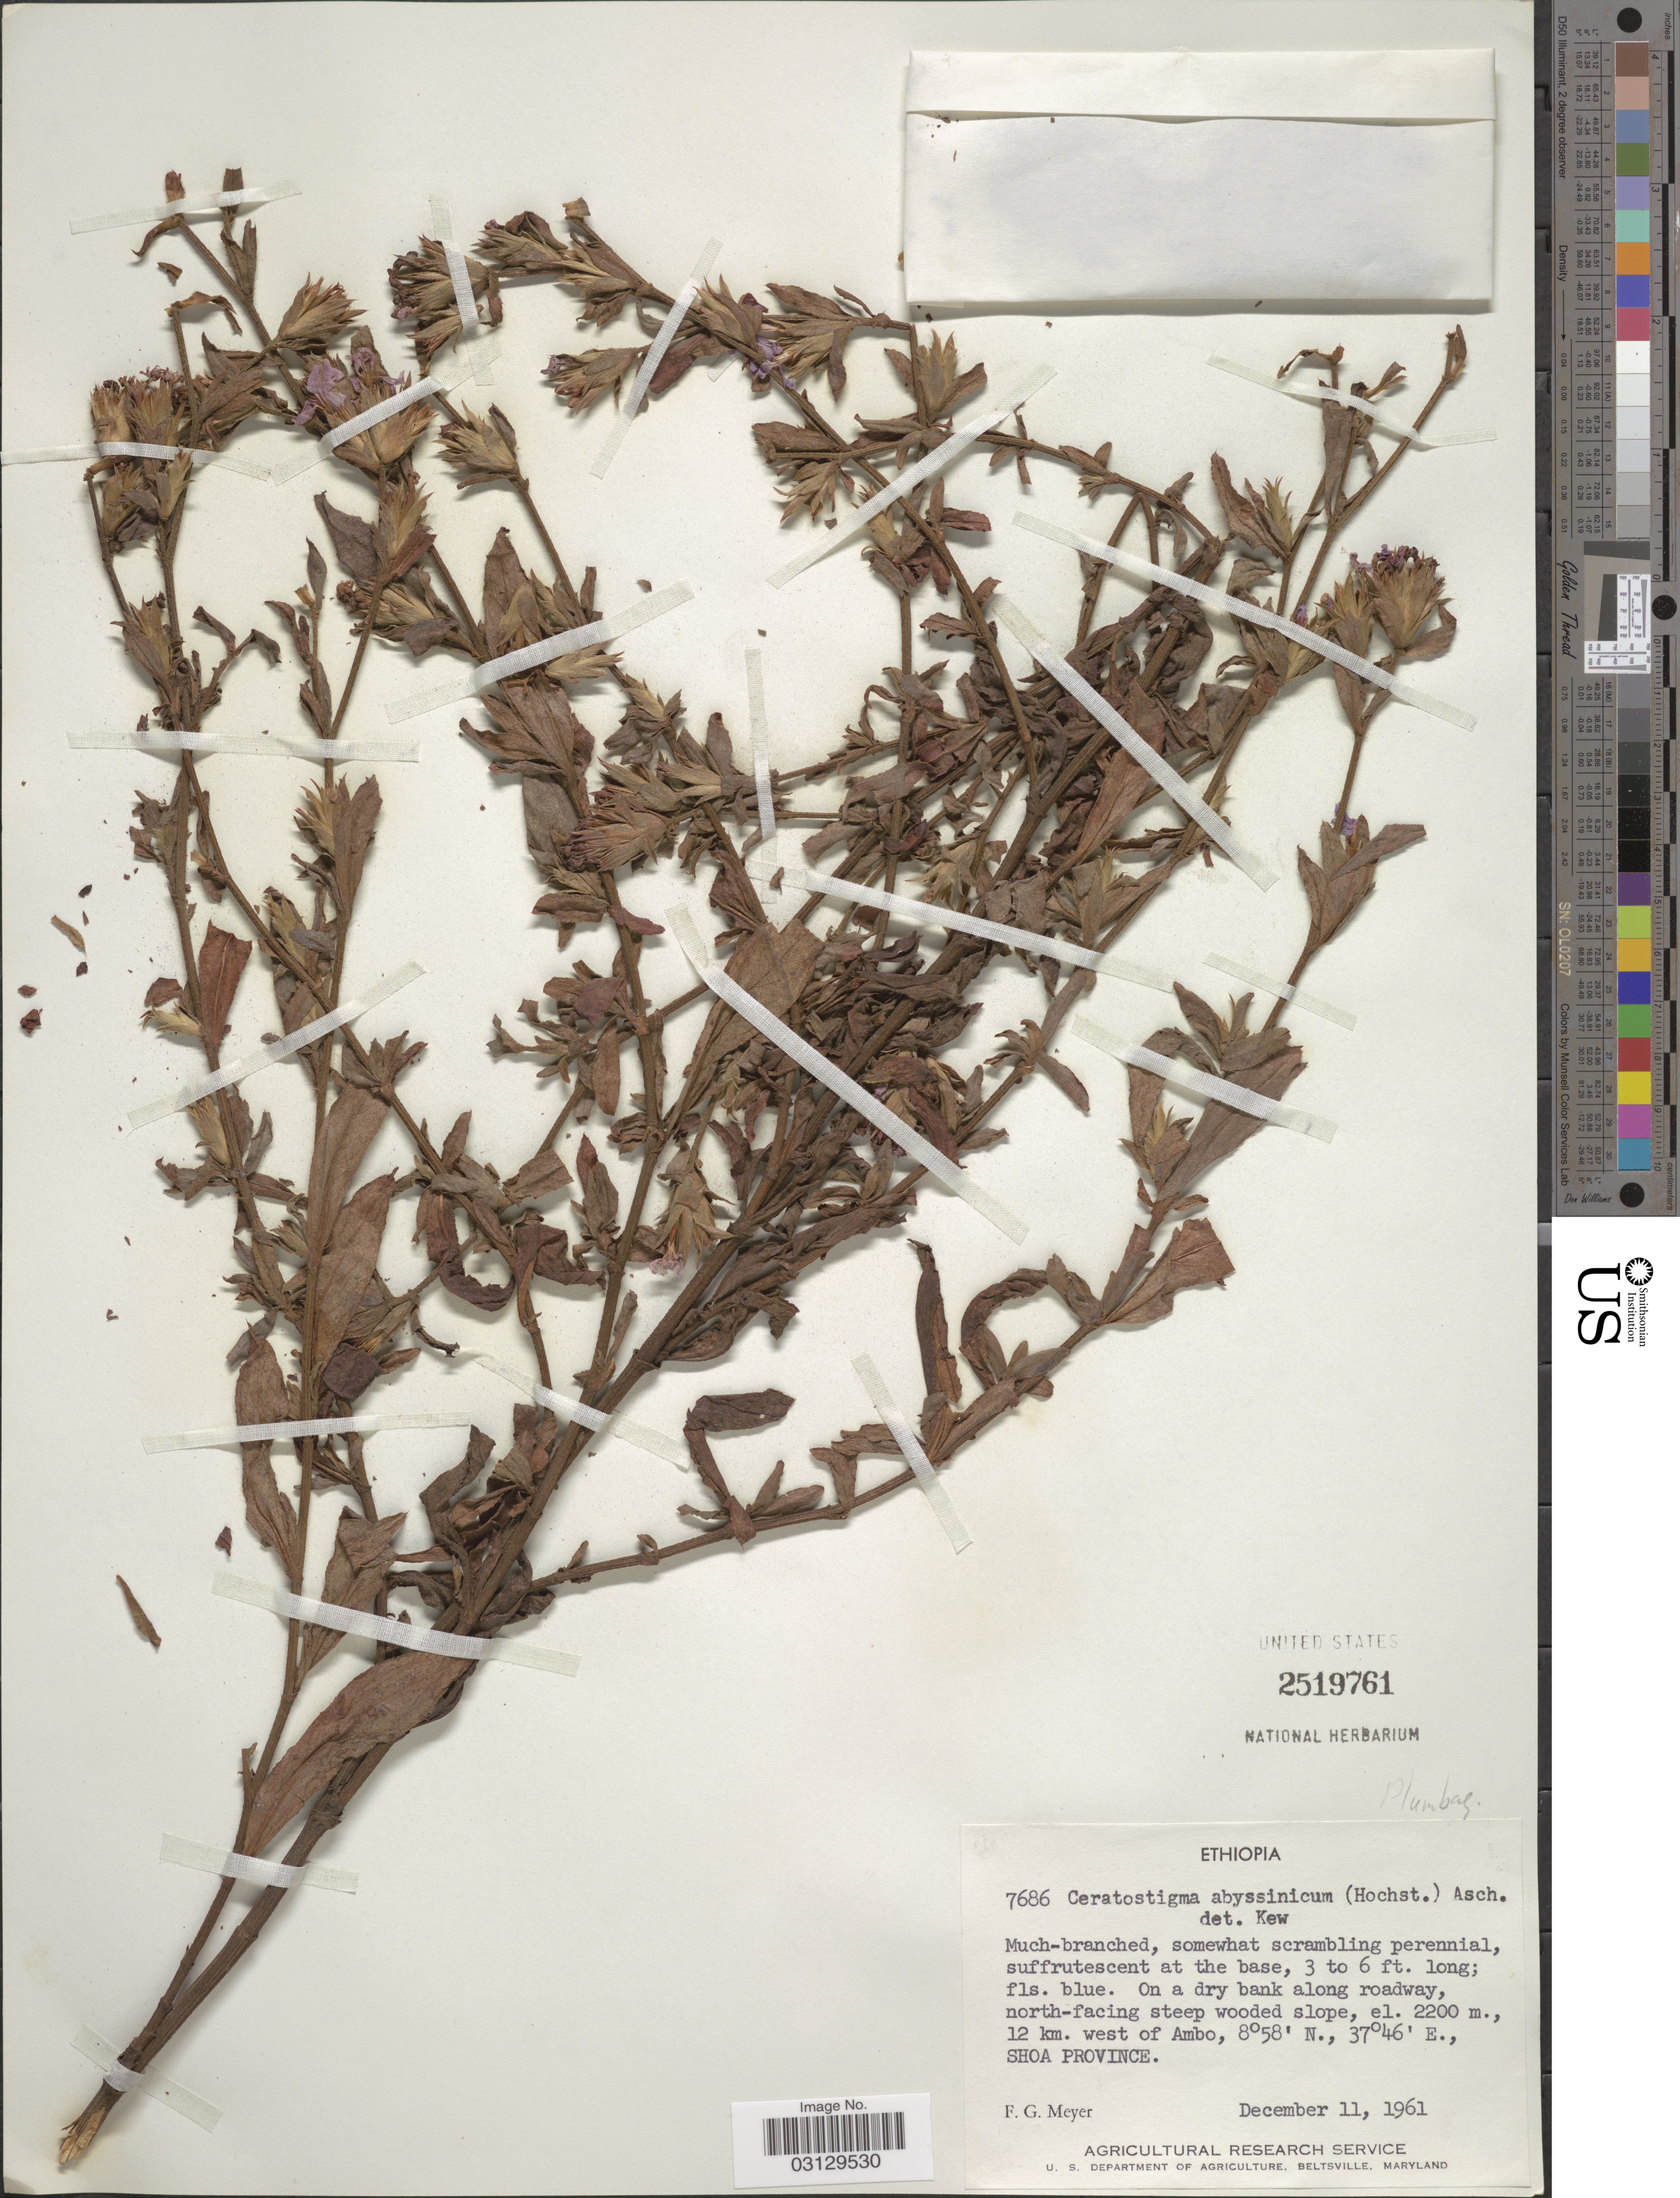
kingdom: Plantae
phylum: Tracheophyta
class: Magnoliopsida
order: Caryophyllales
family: Plumbaginaceae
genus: Ceratostigma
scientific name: Ceratostigma abyssinicum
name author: (Hochst.) Asch.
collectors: F. G. Meyer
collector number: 7686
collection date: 1961-12-11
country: Ethiopia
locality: On a dry bank along roadway, north-facing steep wooded slope, 12 km. west of Ambo, Shoa Province.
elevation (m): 2200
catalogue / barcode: US 2519761